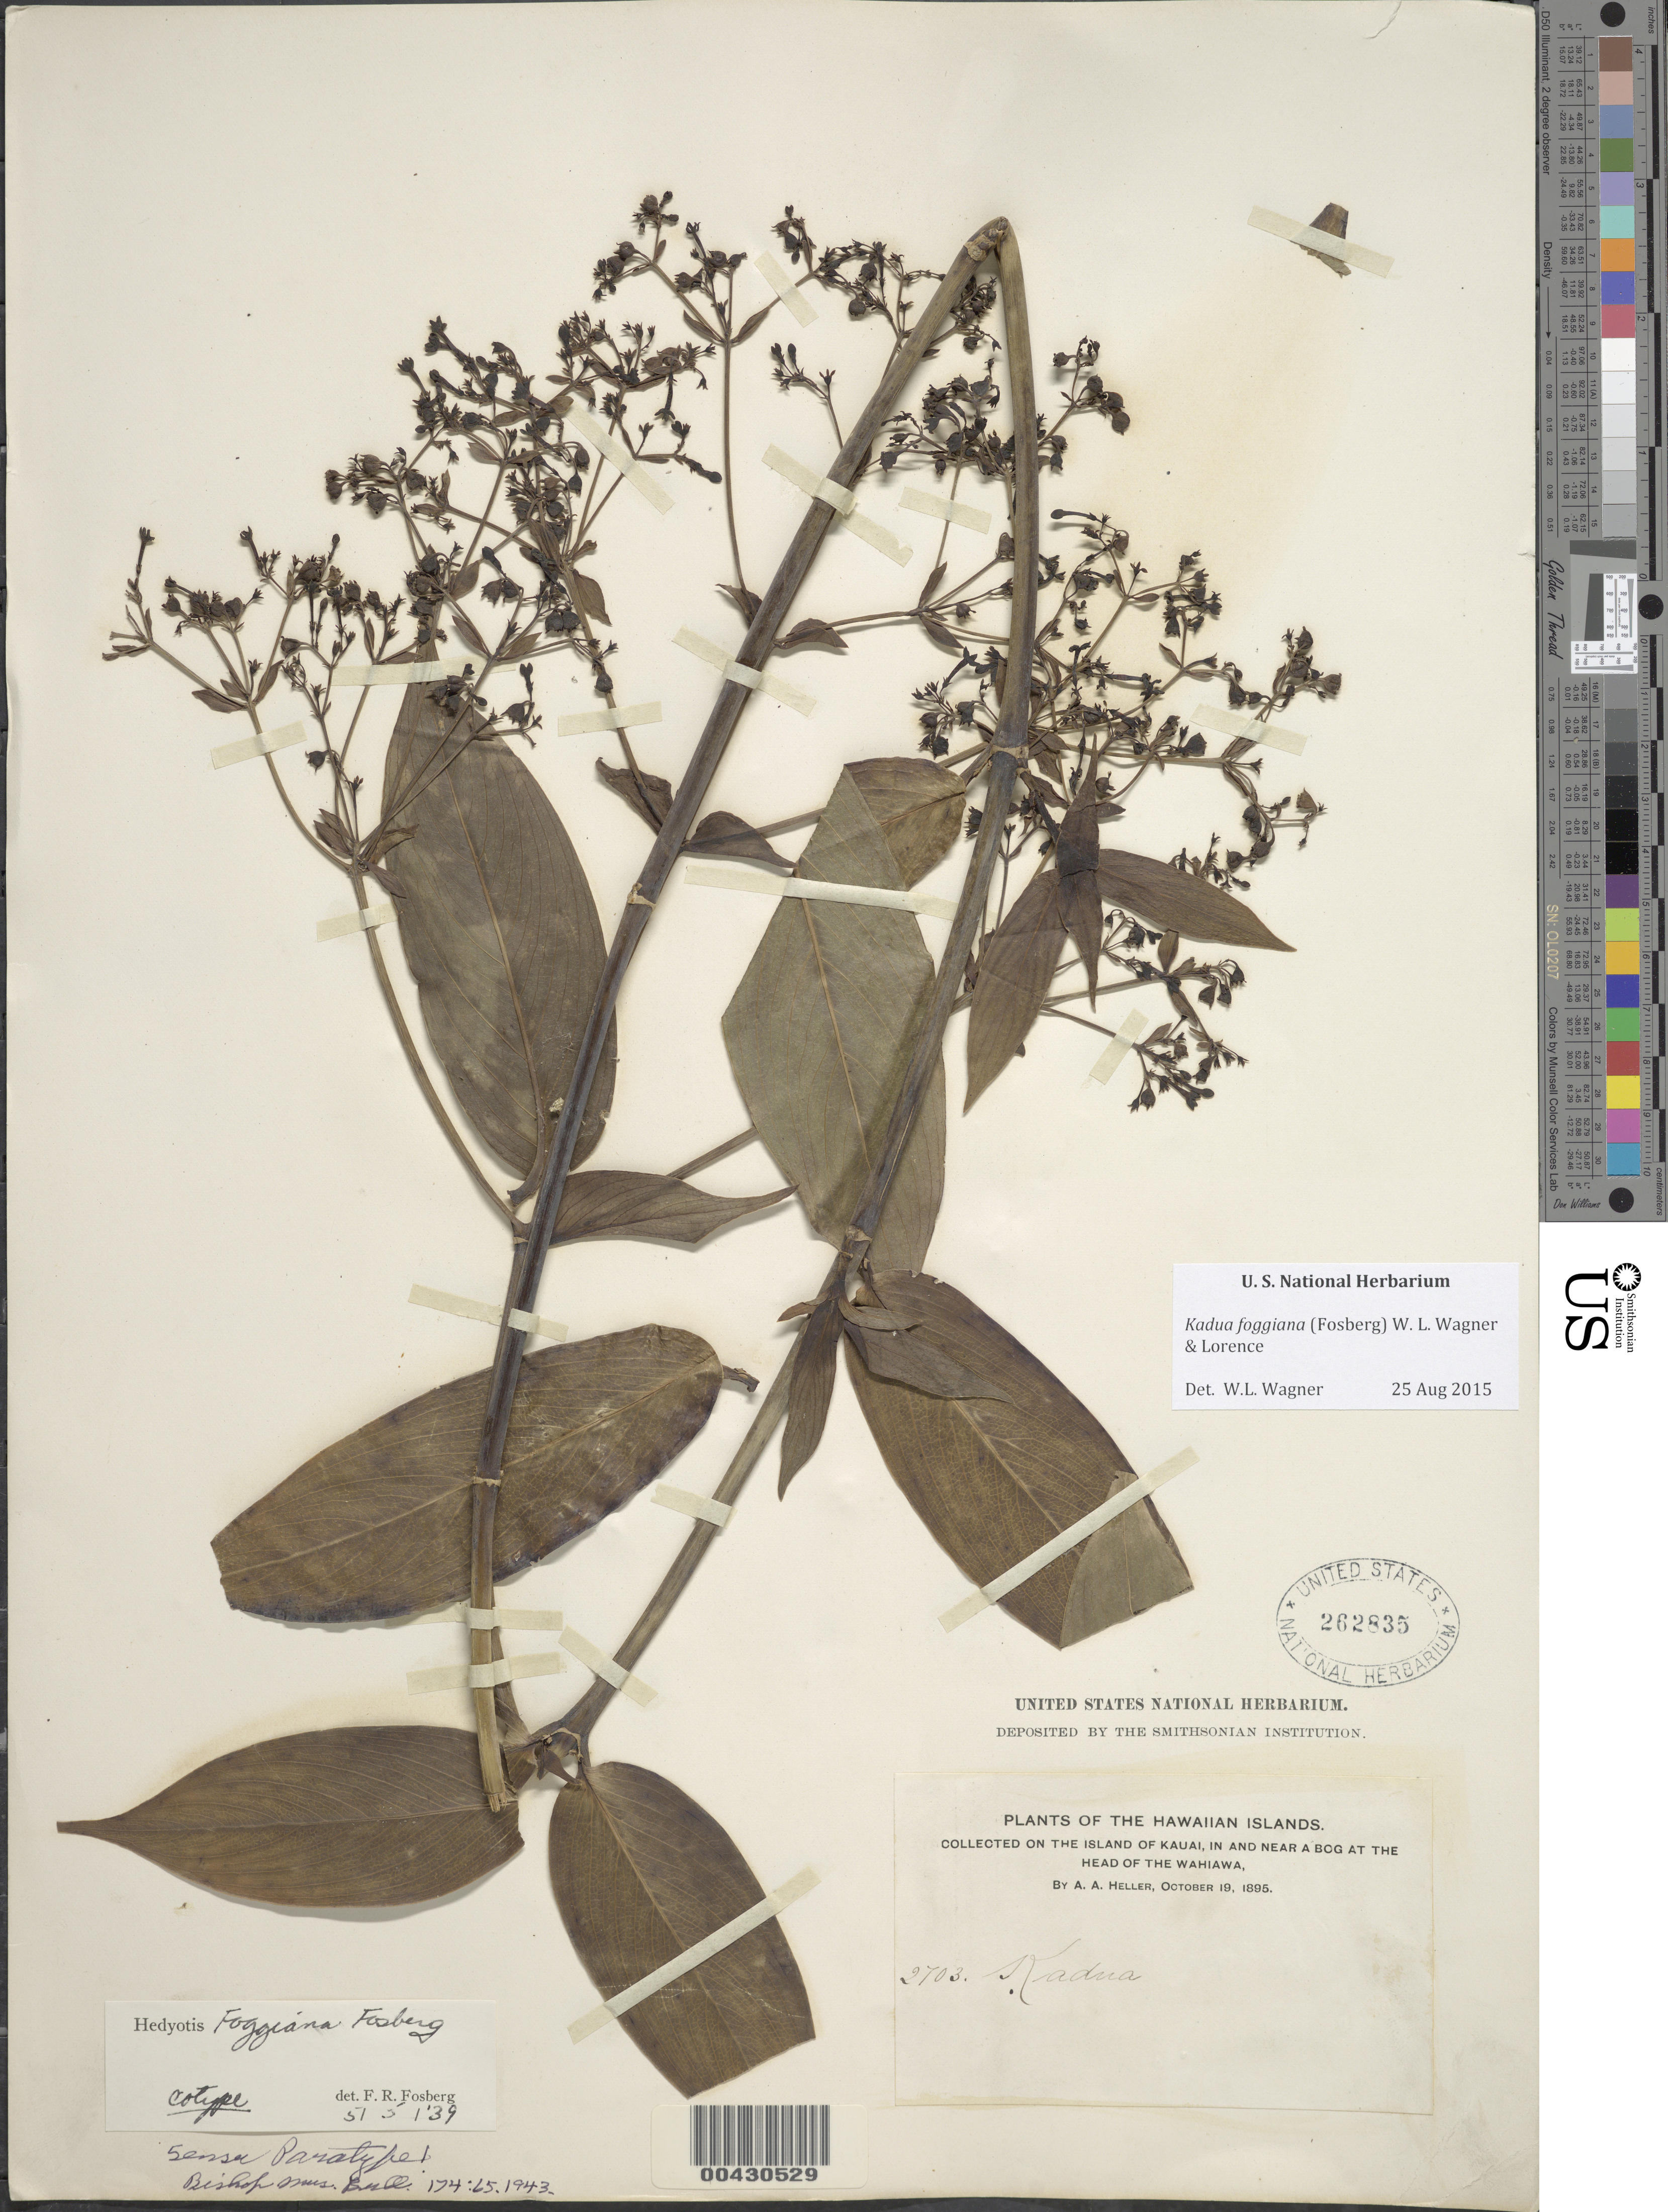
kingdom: Plantae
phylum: Tracheophyta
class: Magnoliopsida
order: Gentianales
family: Rubiaceae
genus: Kadua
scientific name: Kadua foggiana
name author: (Fosberg) W.L. Wagner & Lorence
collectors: A. A. Heller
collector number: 2703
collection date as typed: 19 Oct 1895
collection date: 1895-10-19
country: United States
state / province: Hawaii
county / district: Kauai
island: Kaua'i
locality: In and near a bog at the head of the Wahiawa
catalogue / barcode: US 262835